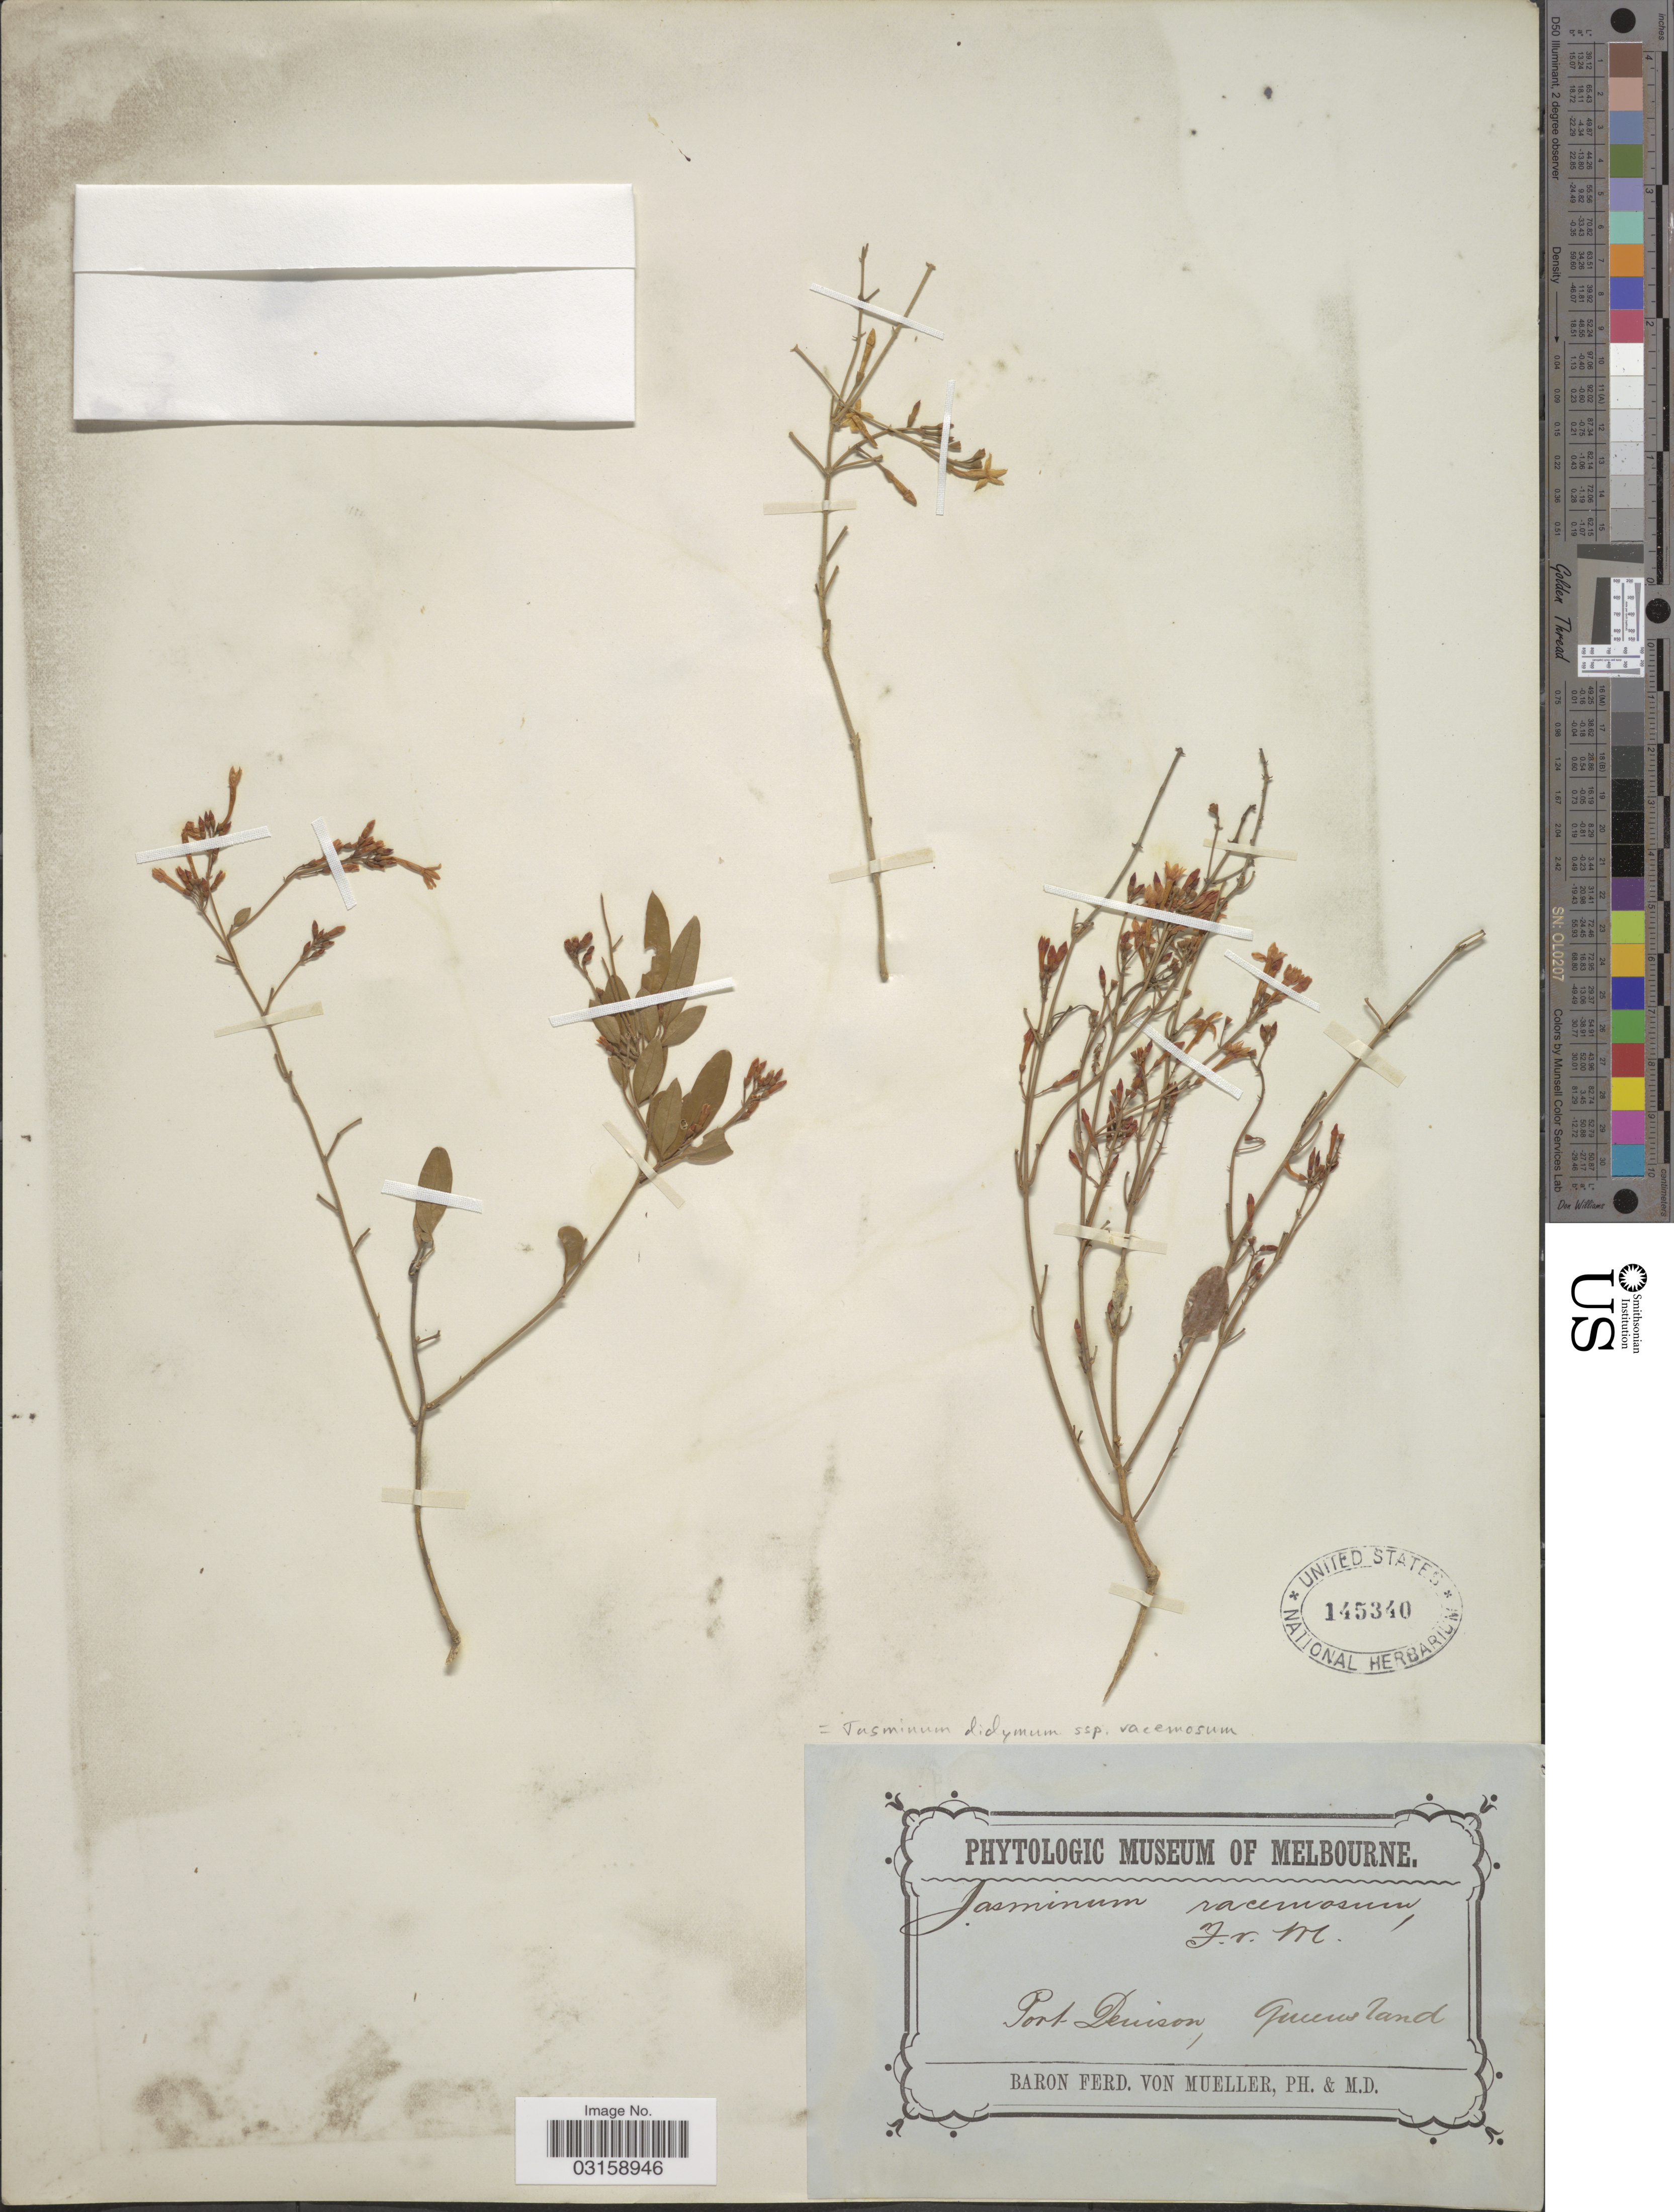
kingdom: Plantae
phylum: Tracheophyta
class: Magnoliopsida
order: Lamiales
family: Oleaceae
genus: Jasminum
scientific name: Jasminum didymum subsp. racemosum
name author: (F. Muell.) P.S. Green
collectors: F. Von Mueller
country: Australia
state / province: Queensland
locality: Port Denison.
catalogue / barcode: US 145340